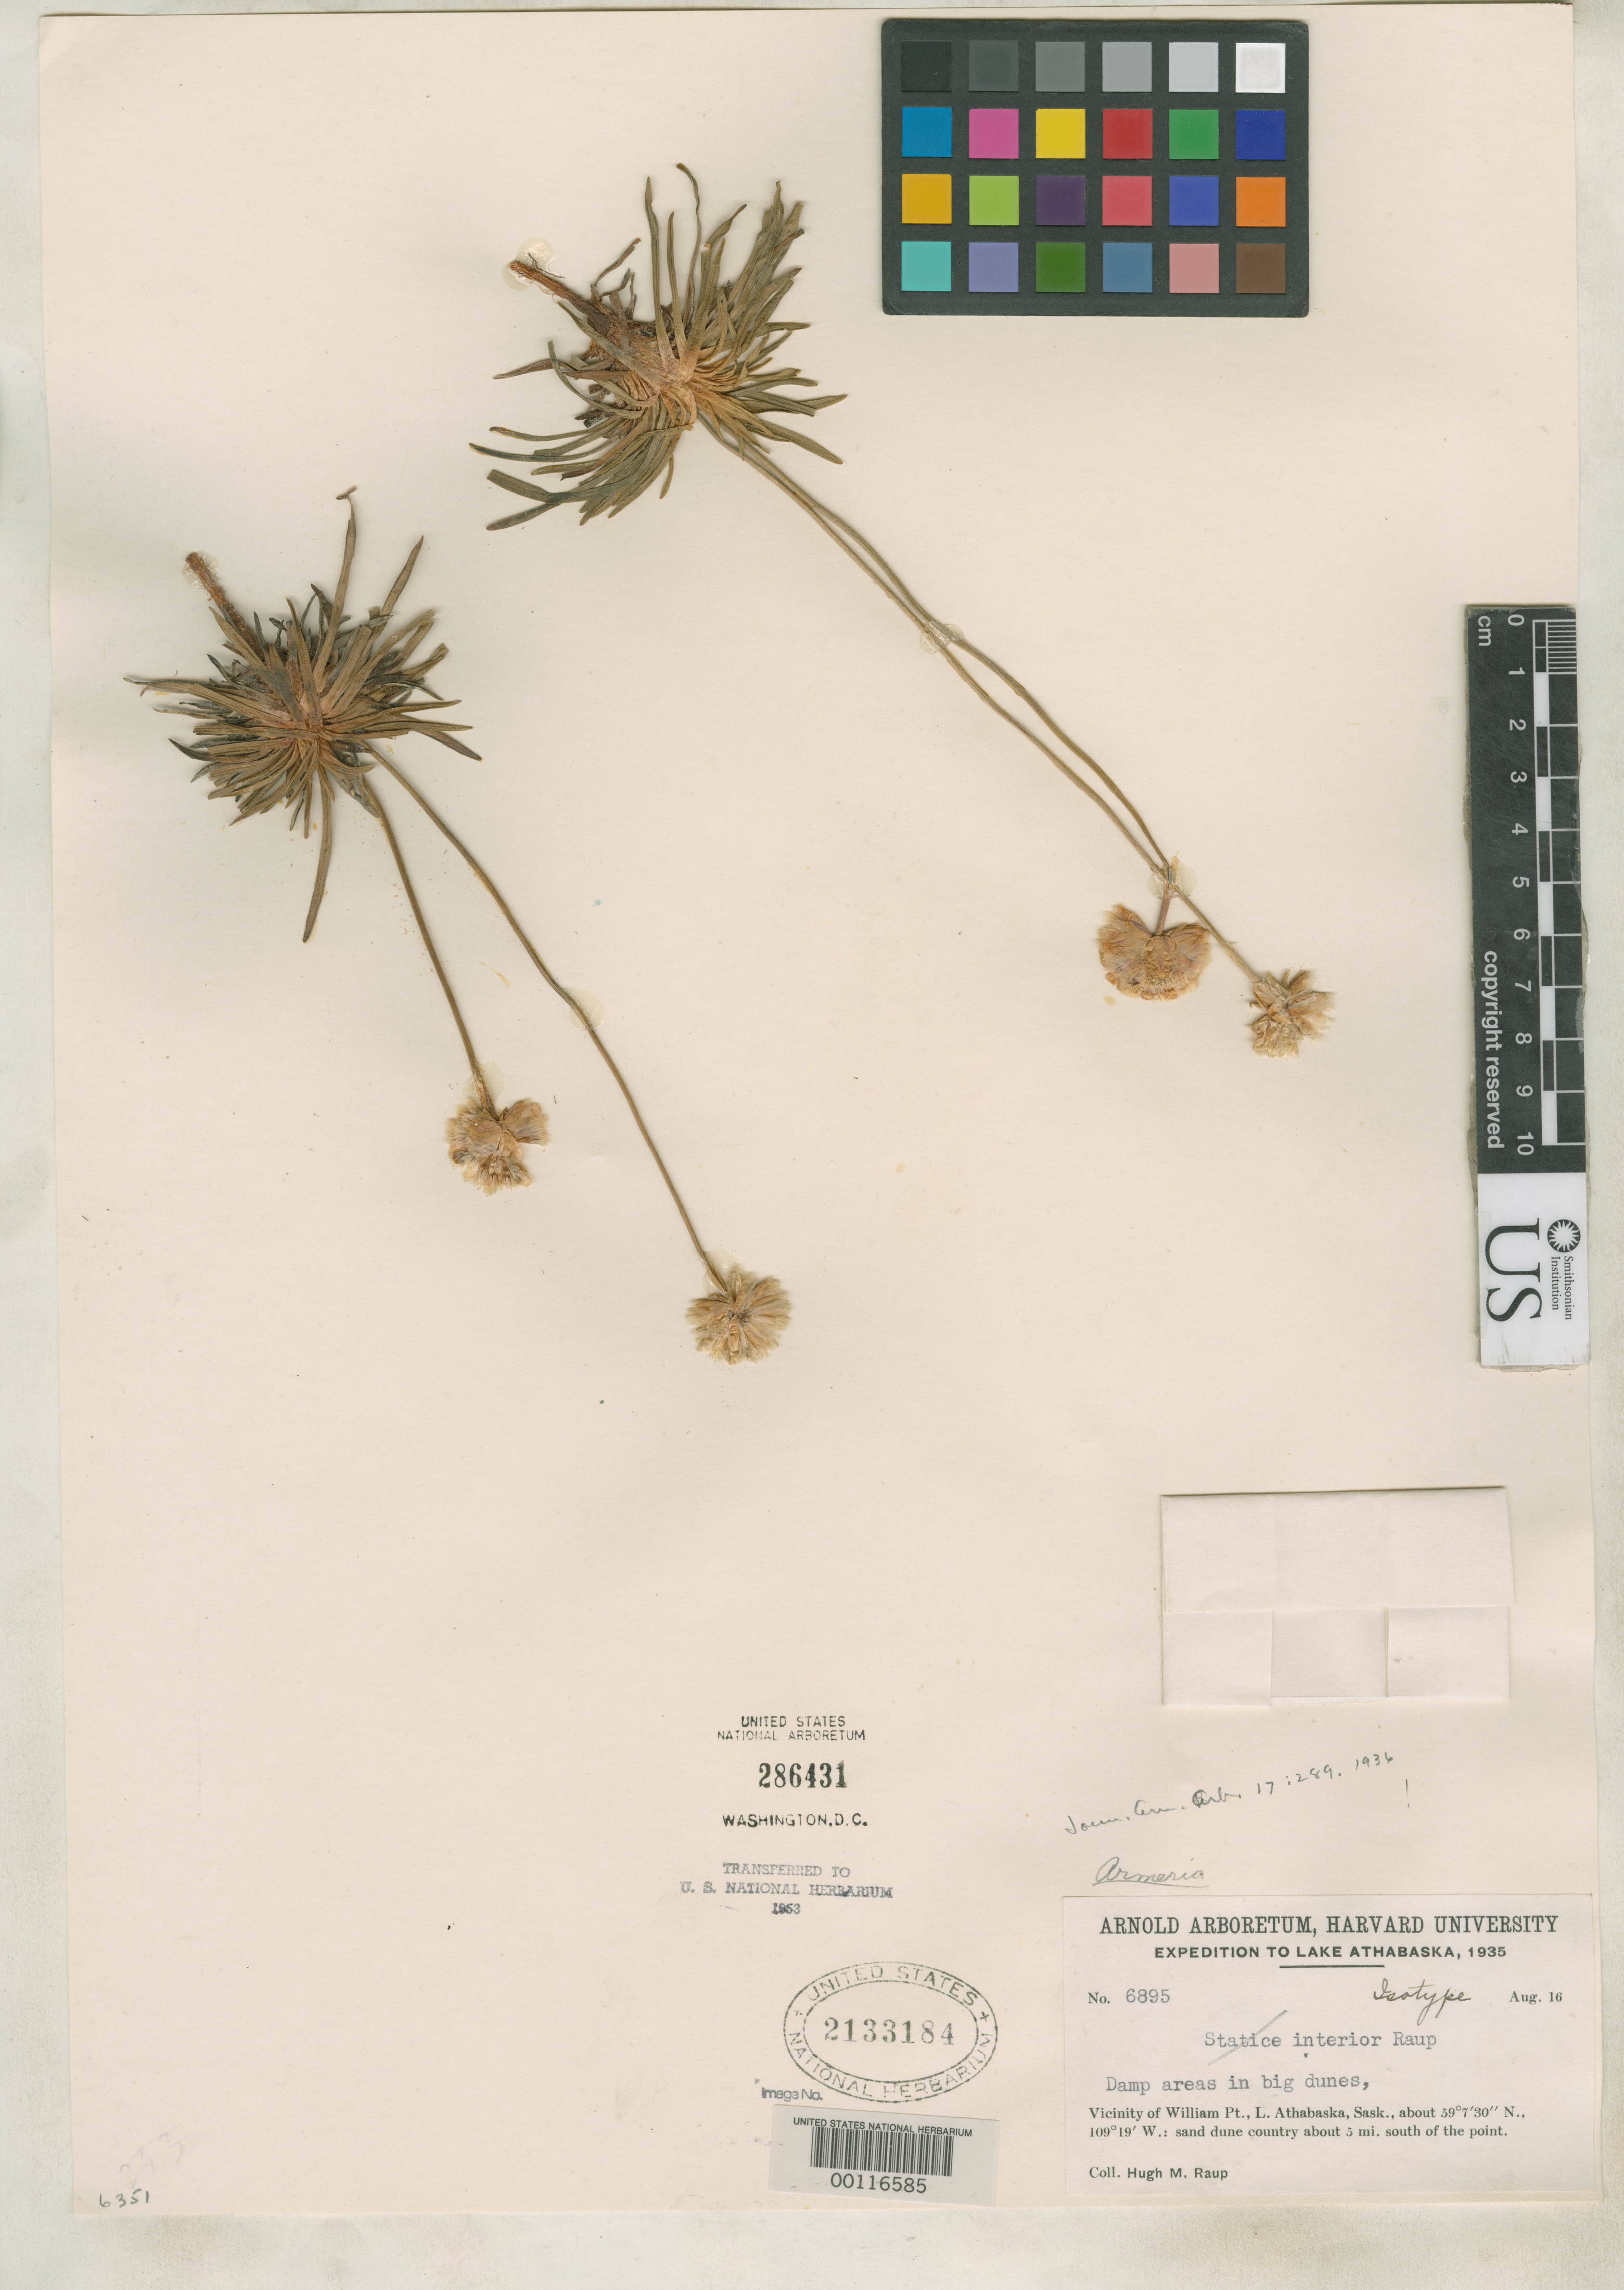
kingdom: Plantae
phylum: Tracheophyta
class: Magnoliopsida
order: Caryophyllales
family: Plumbaginaceae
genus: Statice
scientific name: Statice interior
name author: Raup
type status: Isotype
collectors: H. Raup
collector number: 6895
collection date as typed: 16 Aug 1935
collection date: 1935-08-16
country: Canada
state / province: Saskatchewan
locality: Lake Athabaska, S of William Point.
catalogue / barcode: US 2133184